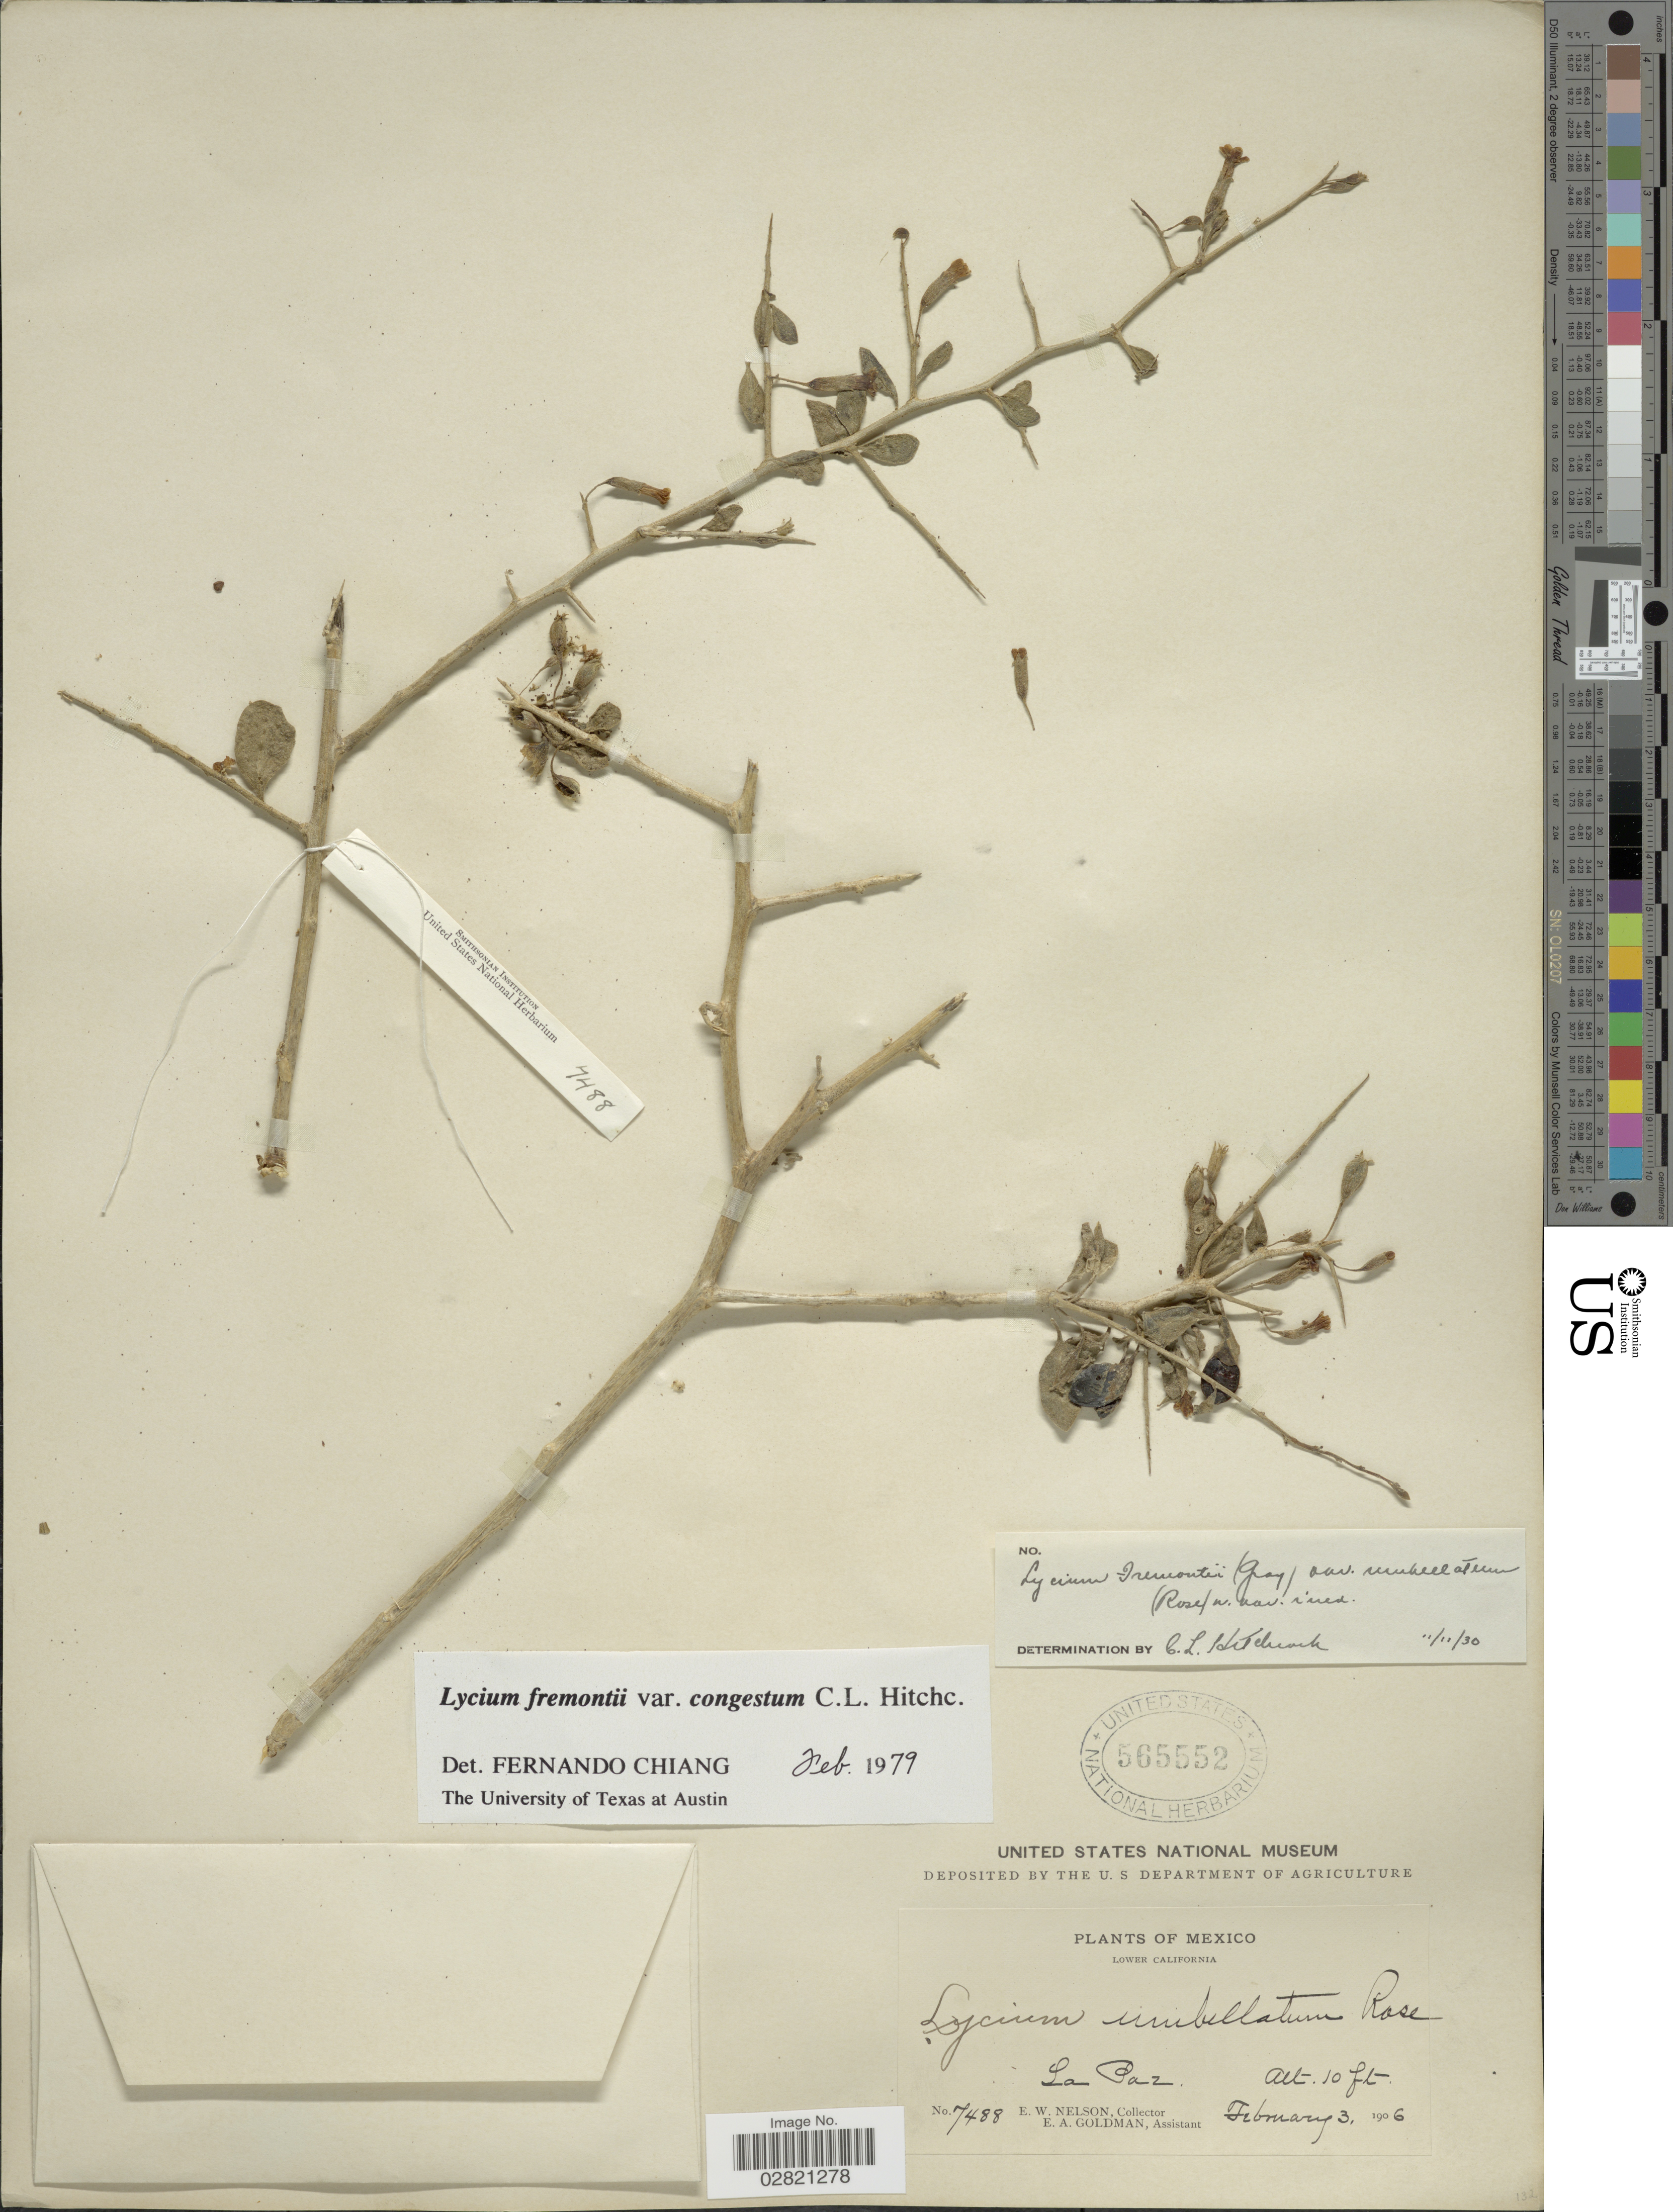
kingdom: Plantae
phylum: Tracheophyta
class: Magnoliopsida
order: Solanales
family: Solanaceae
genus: Lycium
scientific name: Lycium fremontii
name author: A. Gray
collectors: E. W. Nelson & E. A. Goldman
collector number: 7488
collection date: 1906-02-03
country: Mexico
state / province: Baja California Sur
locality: Lower California, La Paz.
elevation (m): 3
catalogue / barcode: US 565552